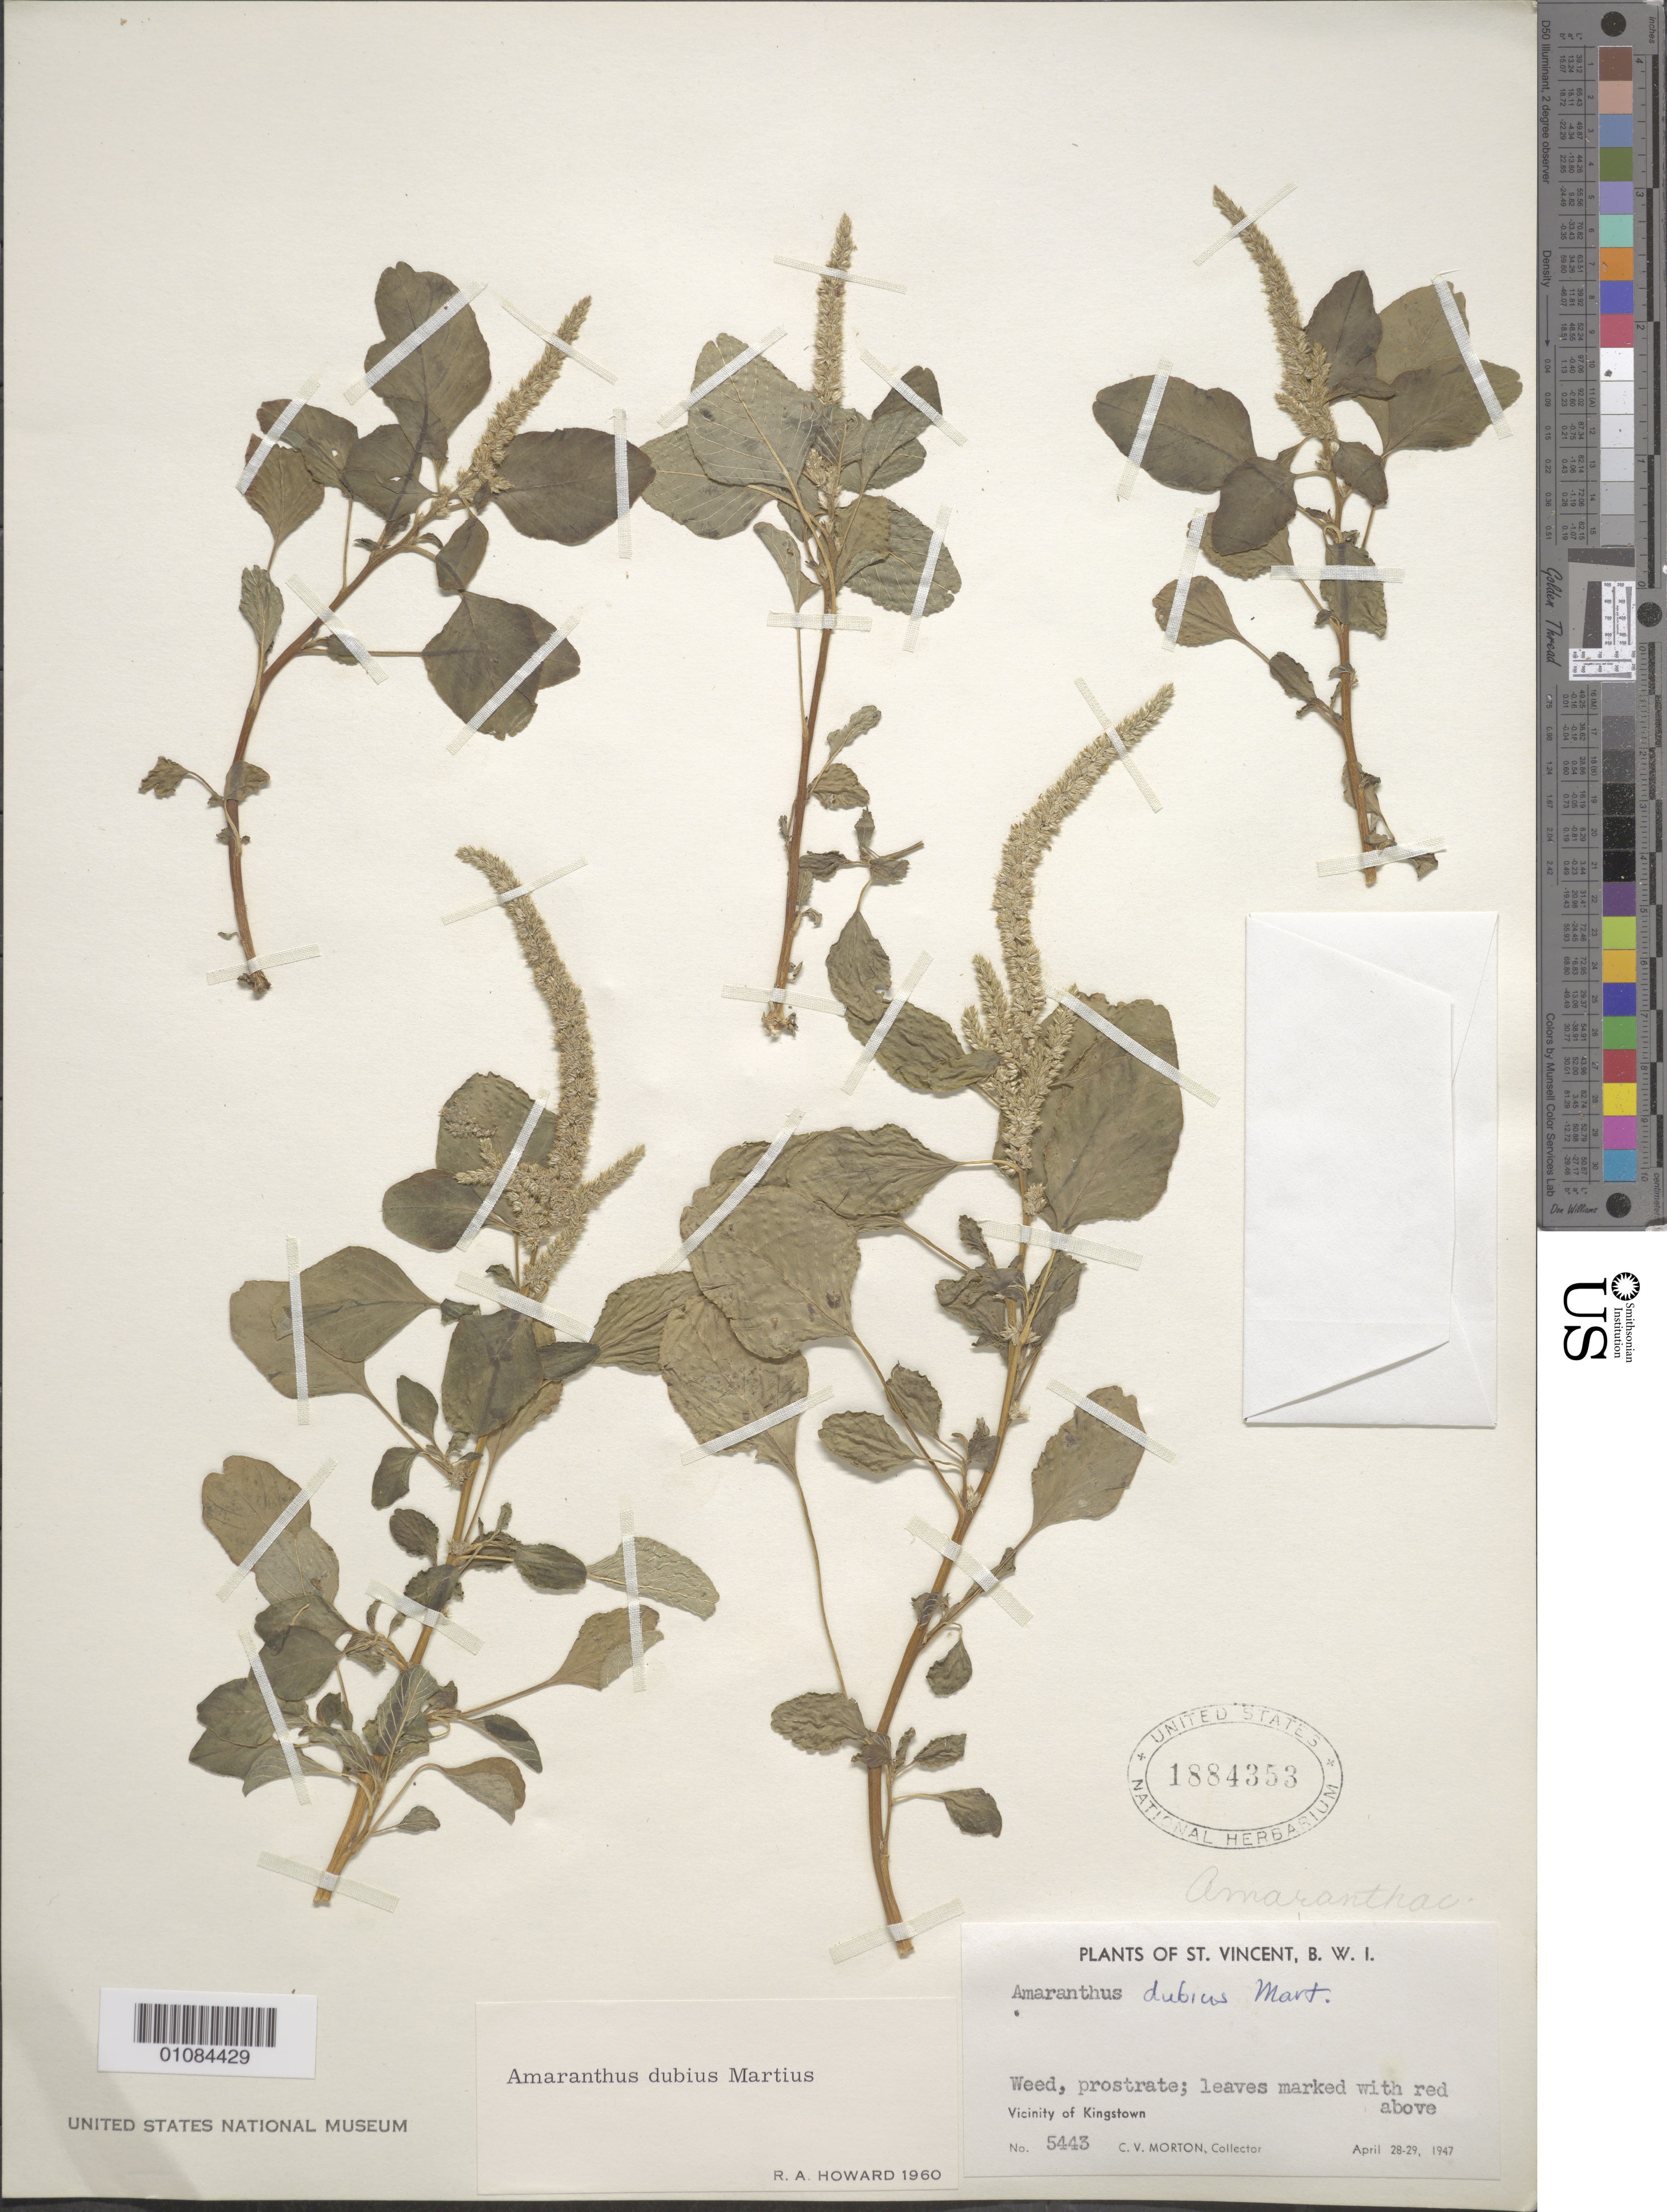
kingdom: Plantae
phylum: Tracheophyta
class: Magnoliopsida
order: Caryophyllales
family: Amaranthaceae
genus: Amaranthus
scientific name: Amaranthus dubius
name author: Mart. ex Thell.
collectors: C. V. Morton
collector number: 5443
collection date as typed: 28 Apr 1947 and 29 Apr 1947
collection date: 1947-04-28,1947-04-29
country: St. Vincent - Grenadines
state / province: Saint George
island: St. Vincent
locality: Vicinity of Kingstown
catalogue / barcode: US 1884353